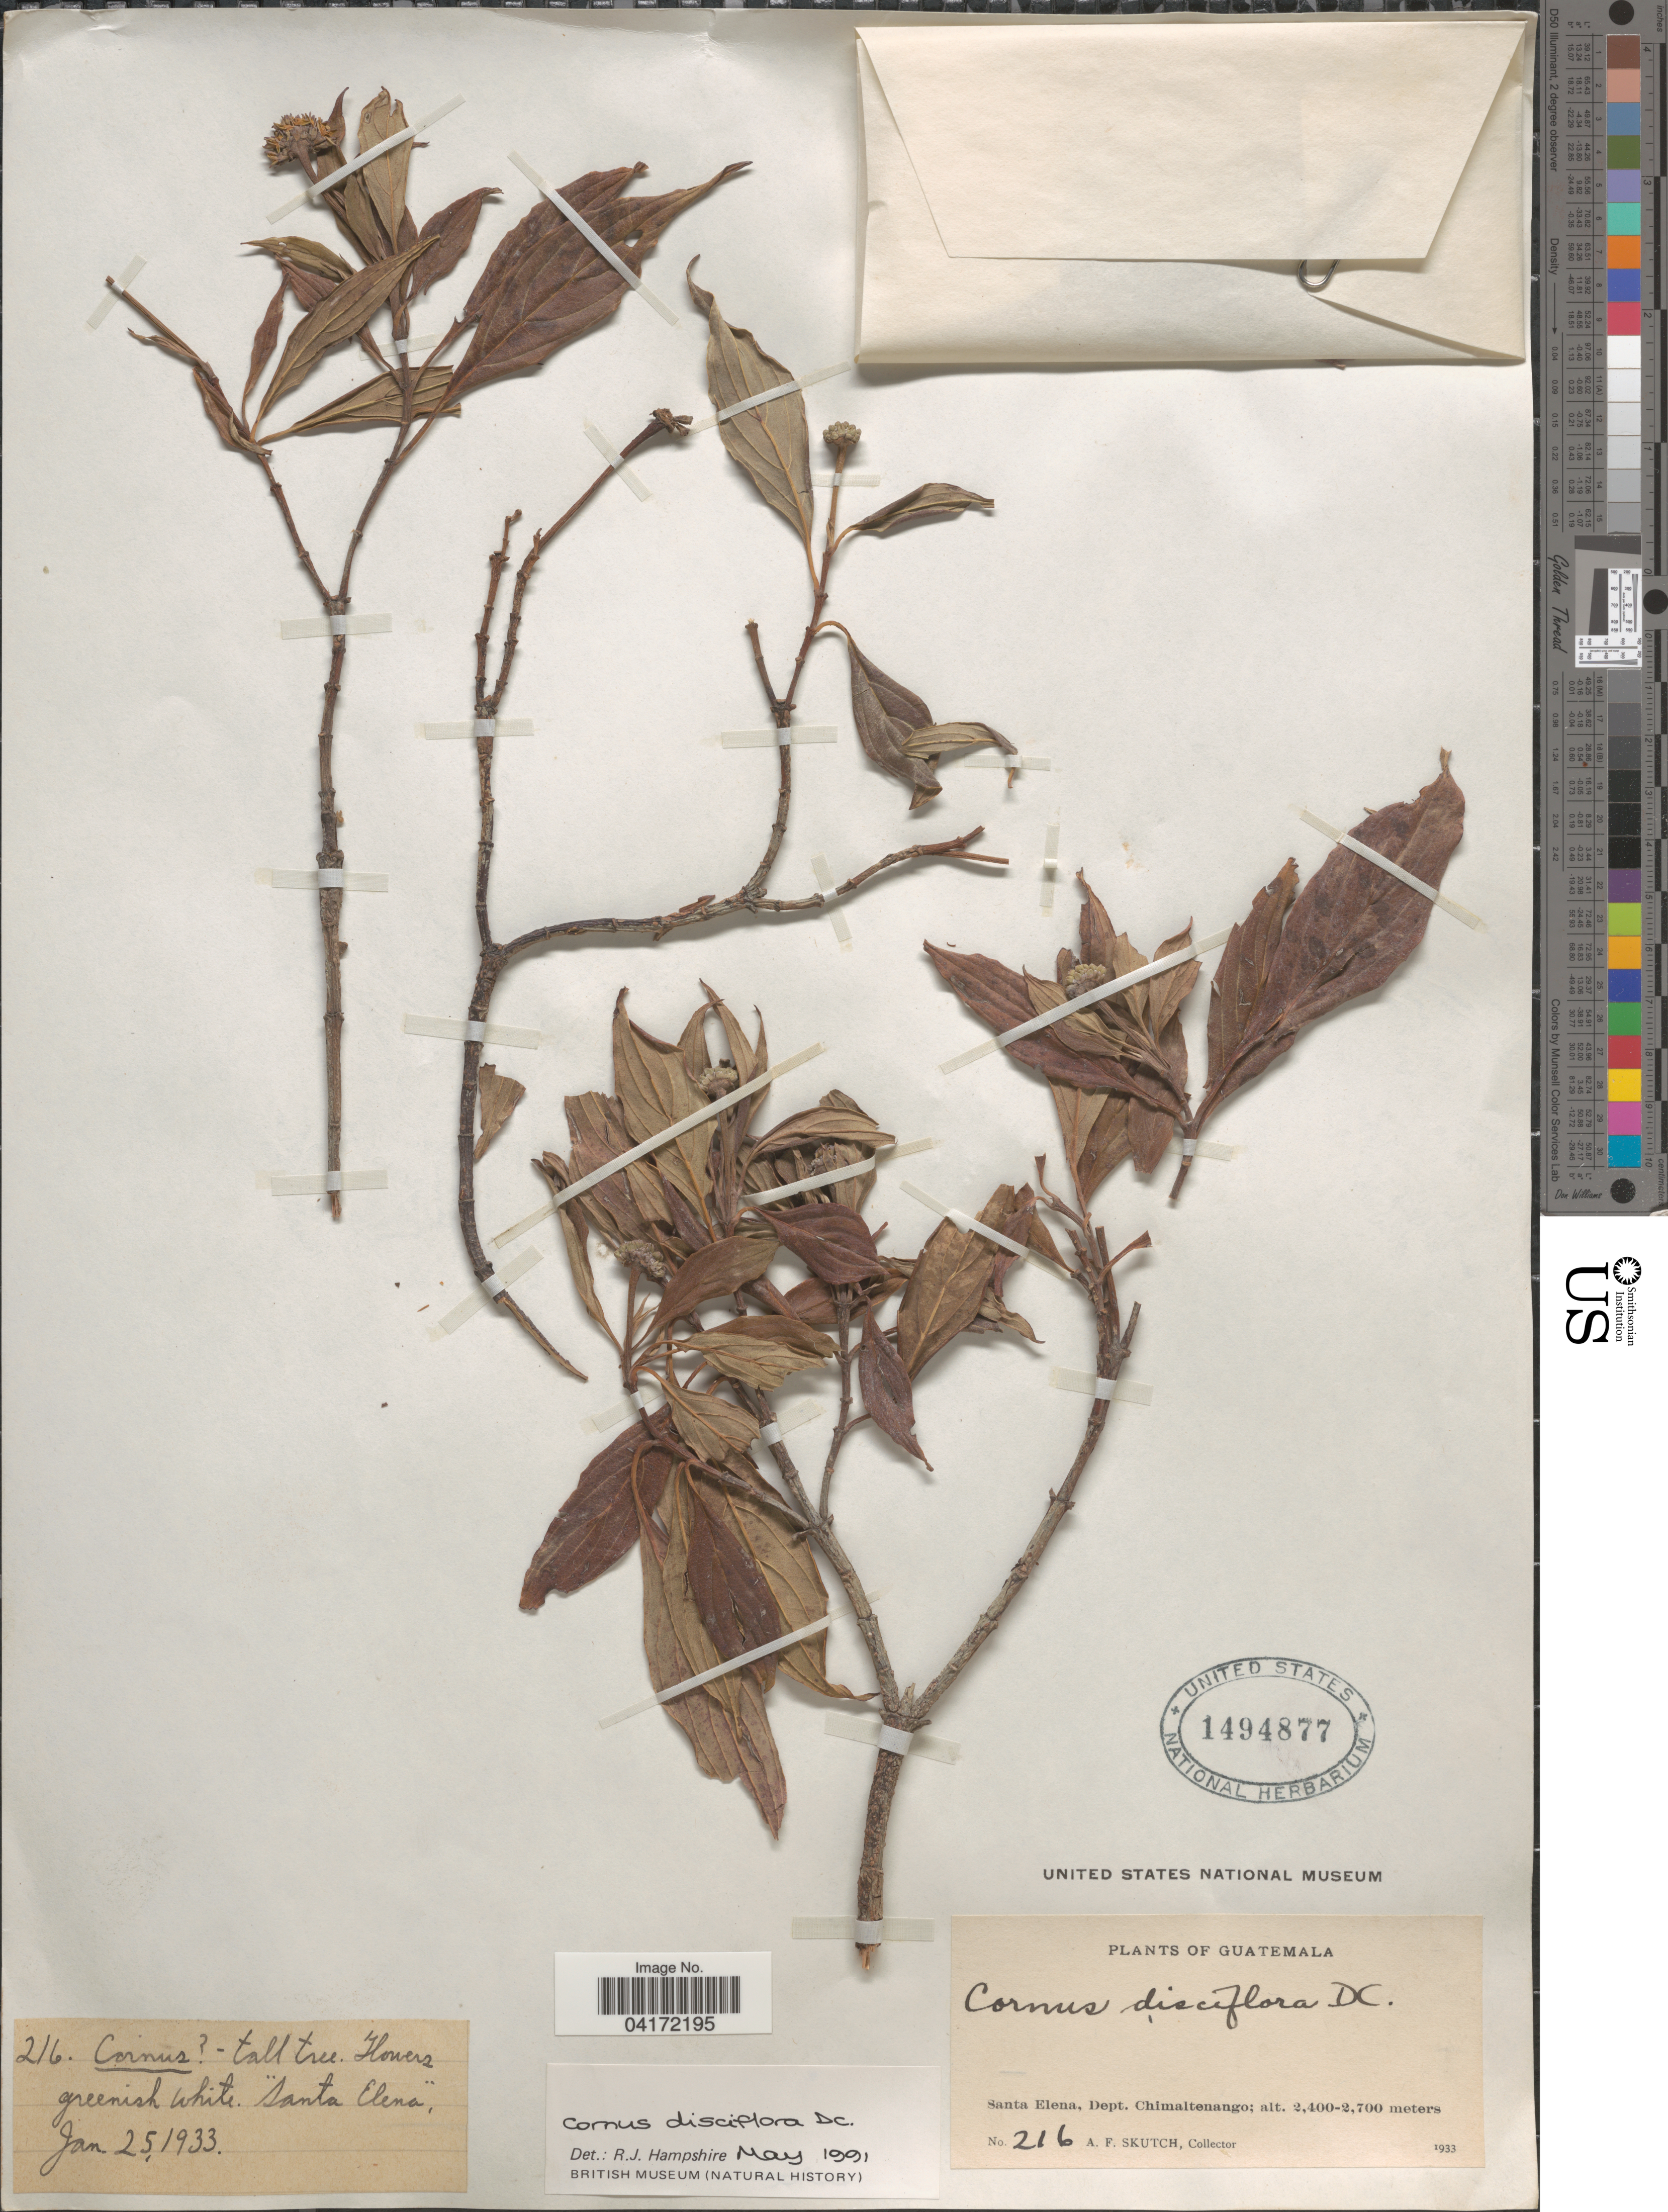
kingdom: Plantae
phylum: Tracheophyta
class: Magnoliopsida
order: Cornales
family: Cornaceae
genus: Cornus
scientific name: Cornus disciflora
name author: Moc. & Sessé ex DC.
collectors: A. F. Skutch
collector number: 216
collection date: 1933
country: Guatemala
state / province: Chimaltenango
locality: Santa Elena, Dept. Chimaltenango.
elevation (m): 2400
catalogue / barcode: US 1494877